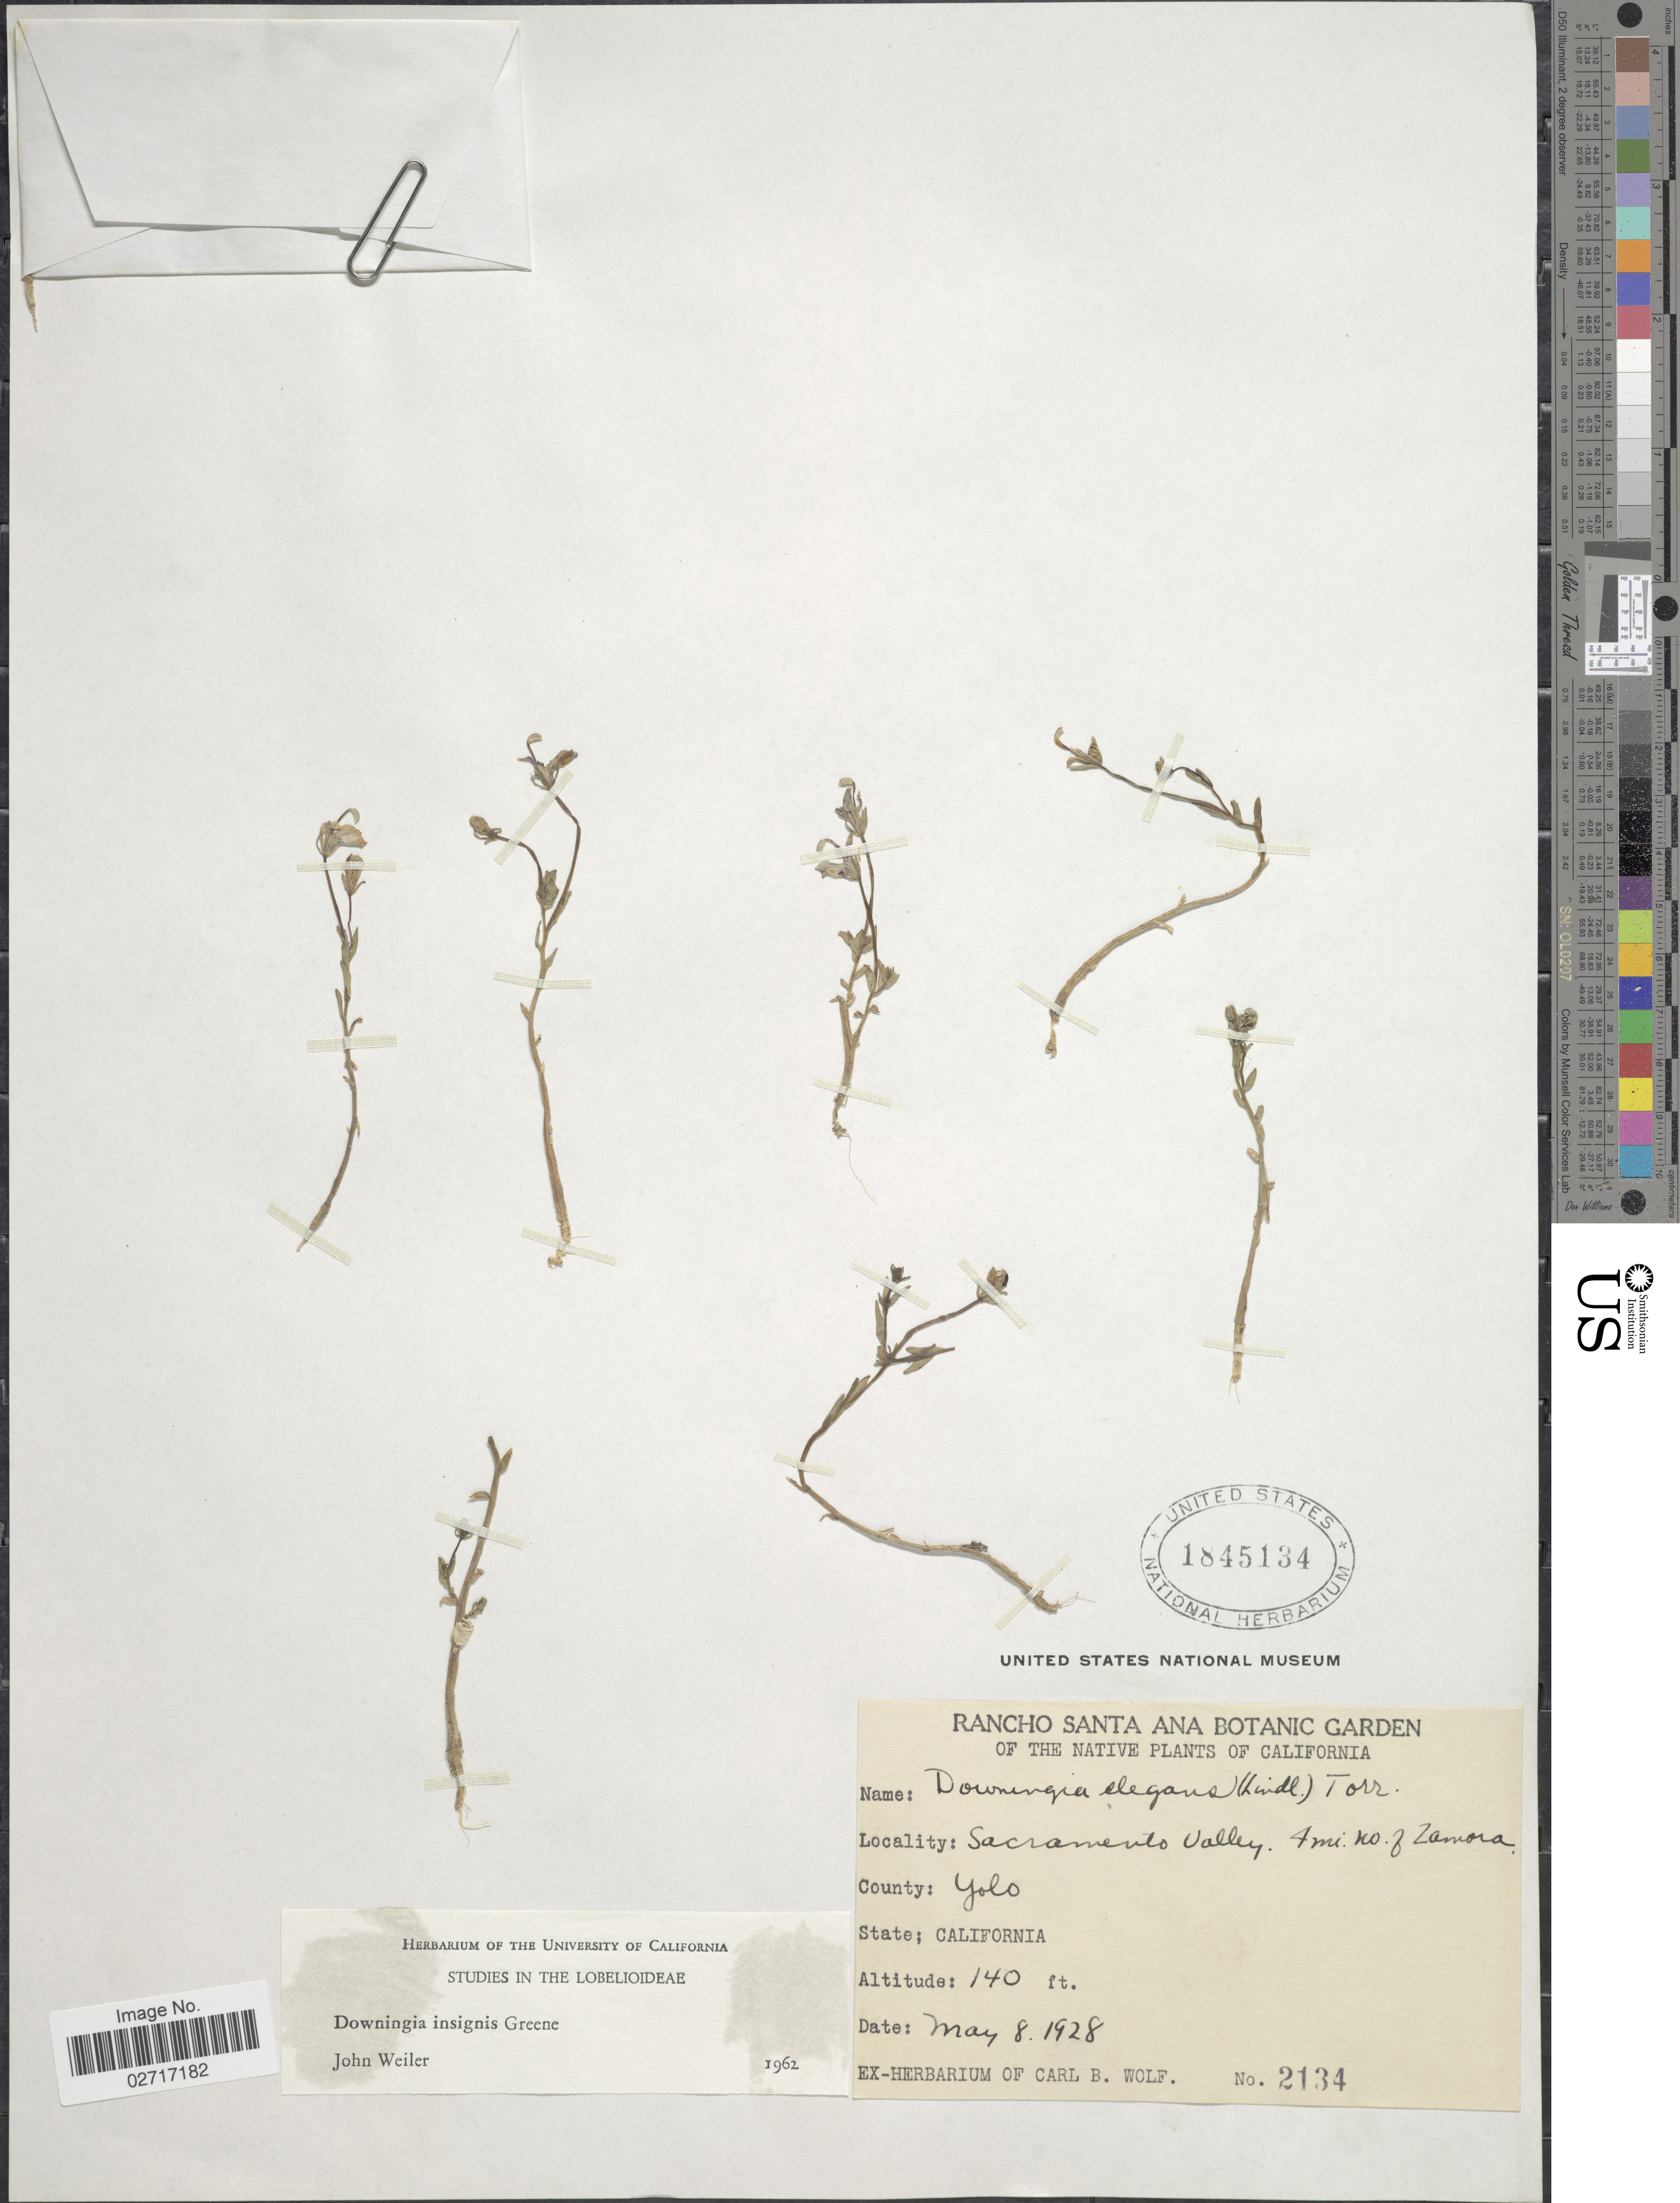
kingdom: Plantae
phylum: Tracheophyta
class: Magnoliopsida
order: Asterales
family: Campanulaceae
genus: Downingia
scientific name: Downingia insignis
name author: Greene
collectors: ex herb. Carl B. Wolf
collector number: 2134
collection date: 1928-05-08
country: United States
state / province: California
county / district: Yolo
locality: Sacramento Valley, 4 mi. no. of Zamora, County: Yolo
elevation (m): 43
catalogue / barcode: US 1845134